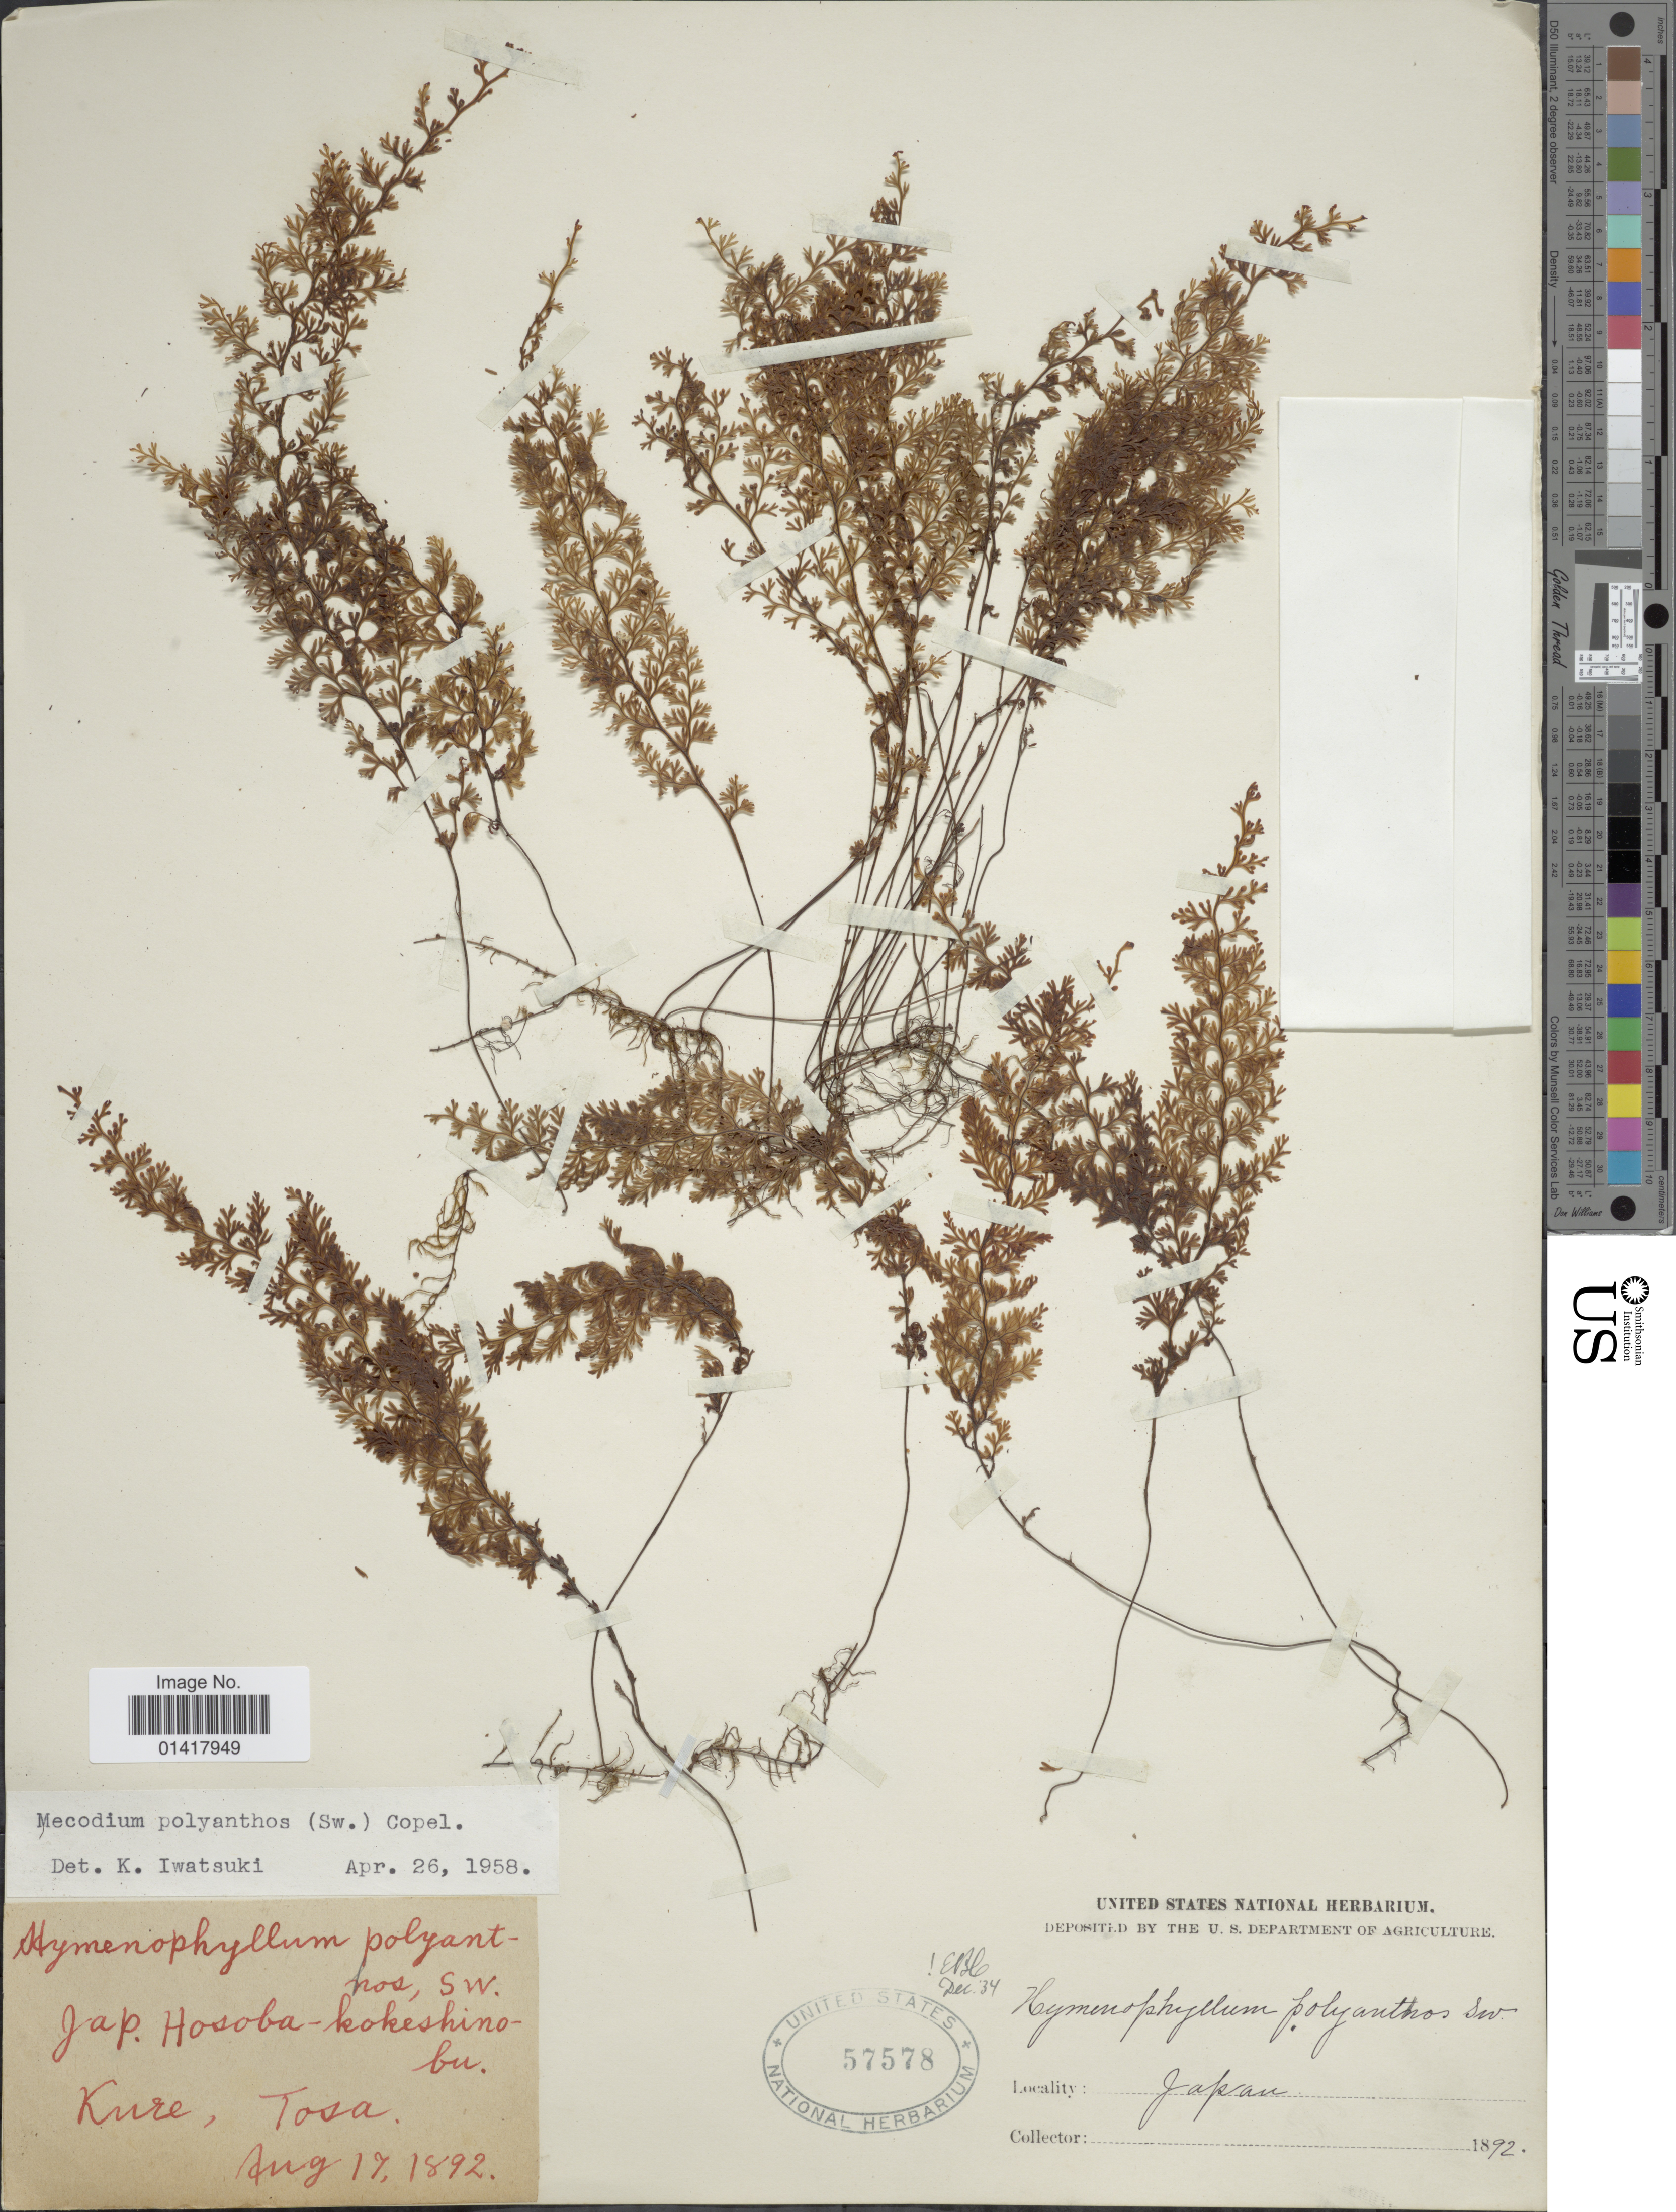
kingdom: Plantae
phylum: Tracheophyta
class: Polypodiopsida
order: Hymenophyllales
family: Hymenophyllaceae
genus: Hymenophyllum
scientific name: Hymenophyllum polyanthos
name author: (Sw.) Sw.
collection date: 1892-08-17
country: Japan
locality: Hosoba-kokeshinobu, Kure, Tosa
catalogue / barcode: US 57578